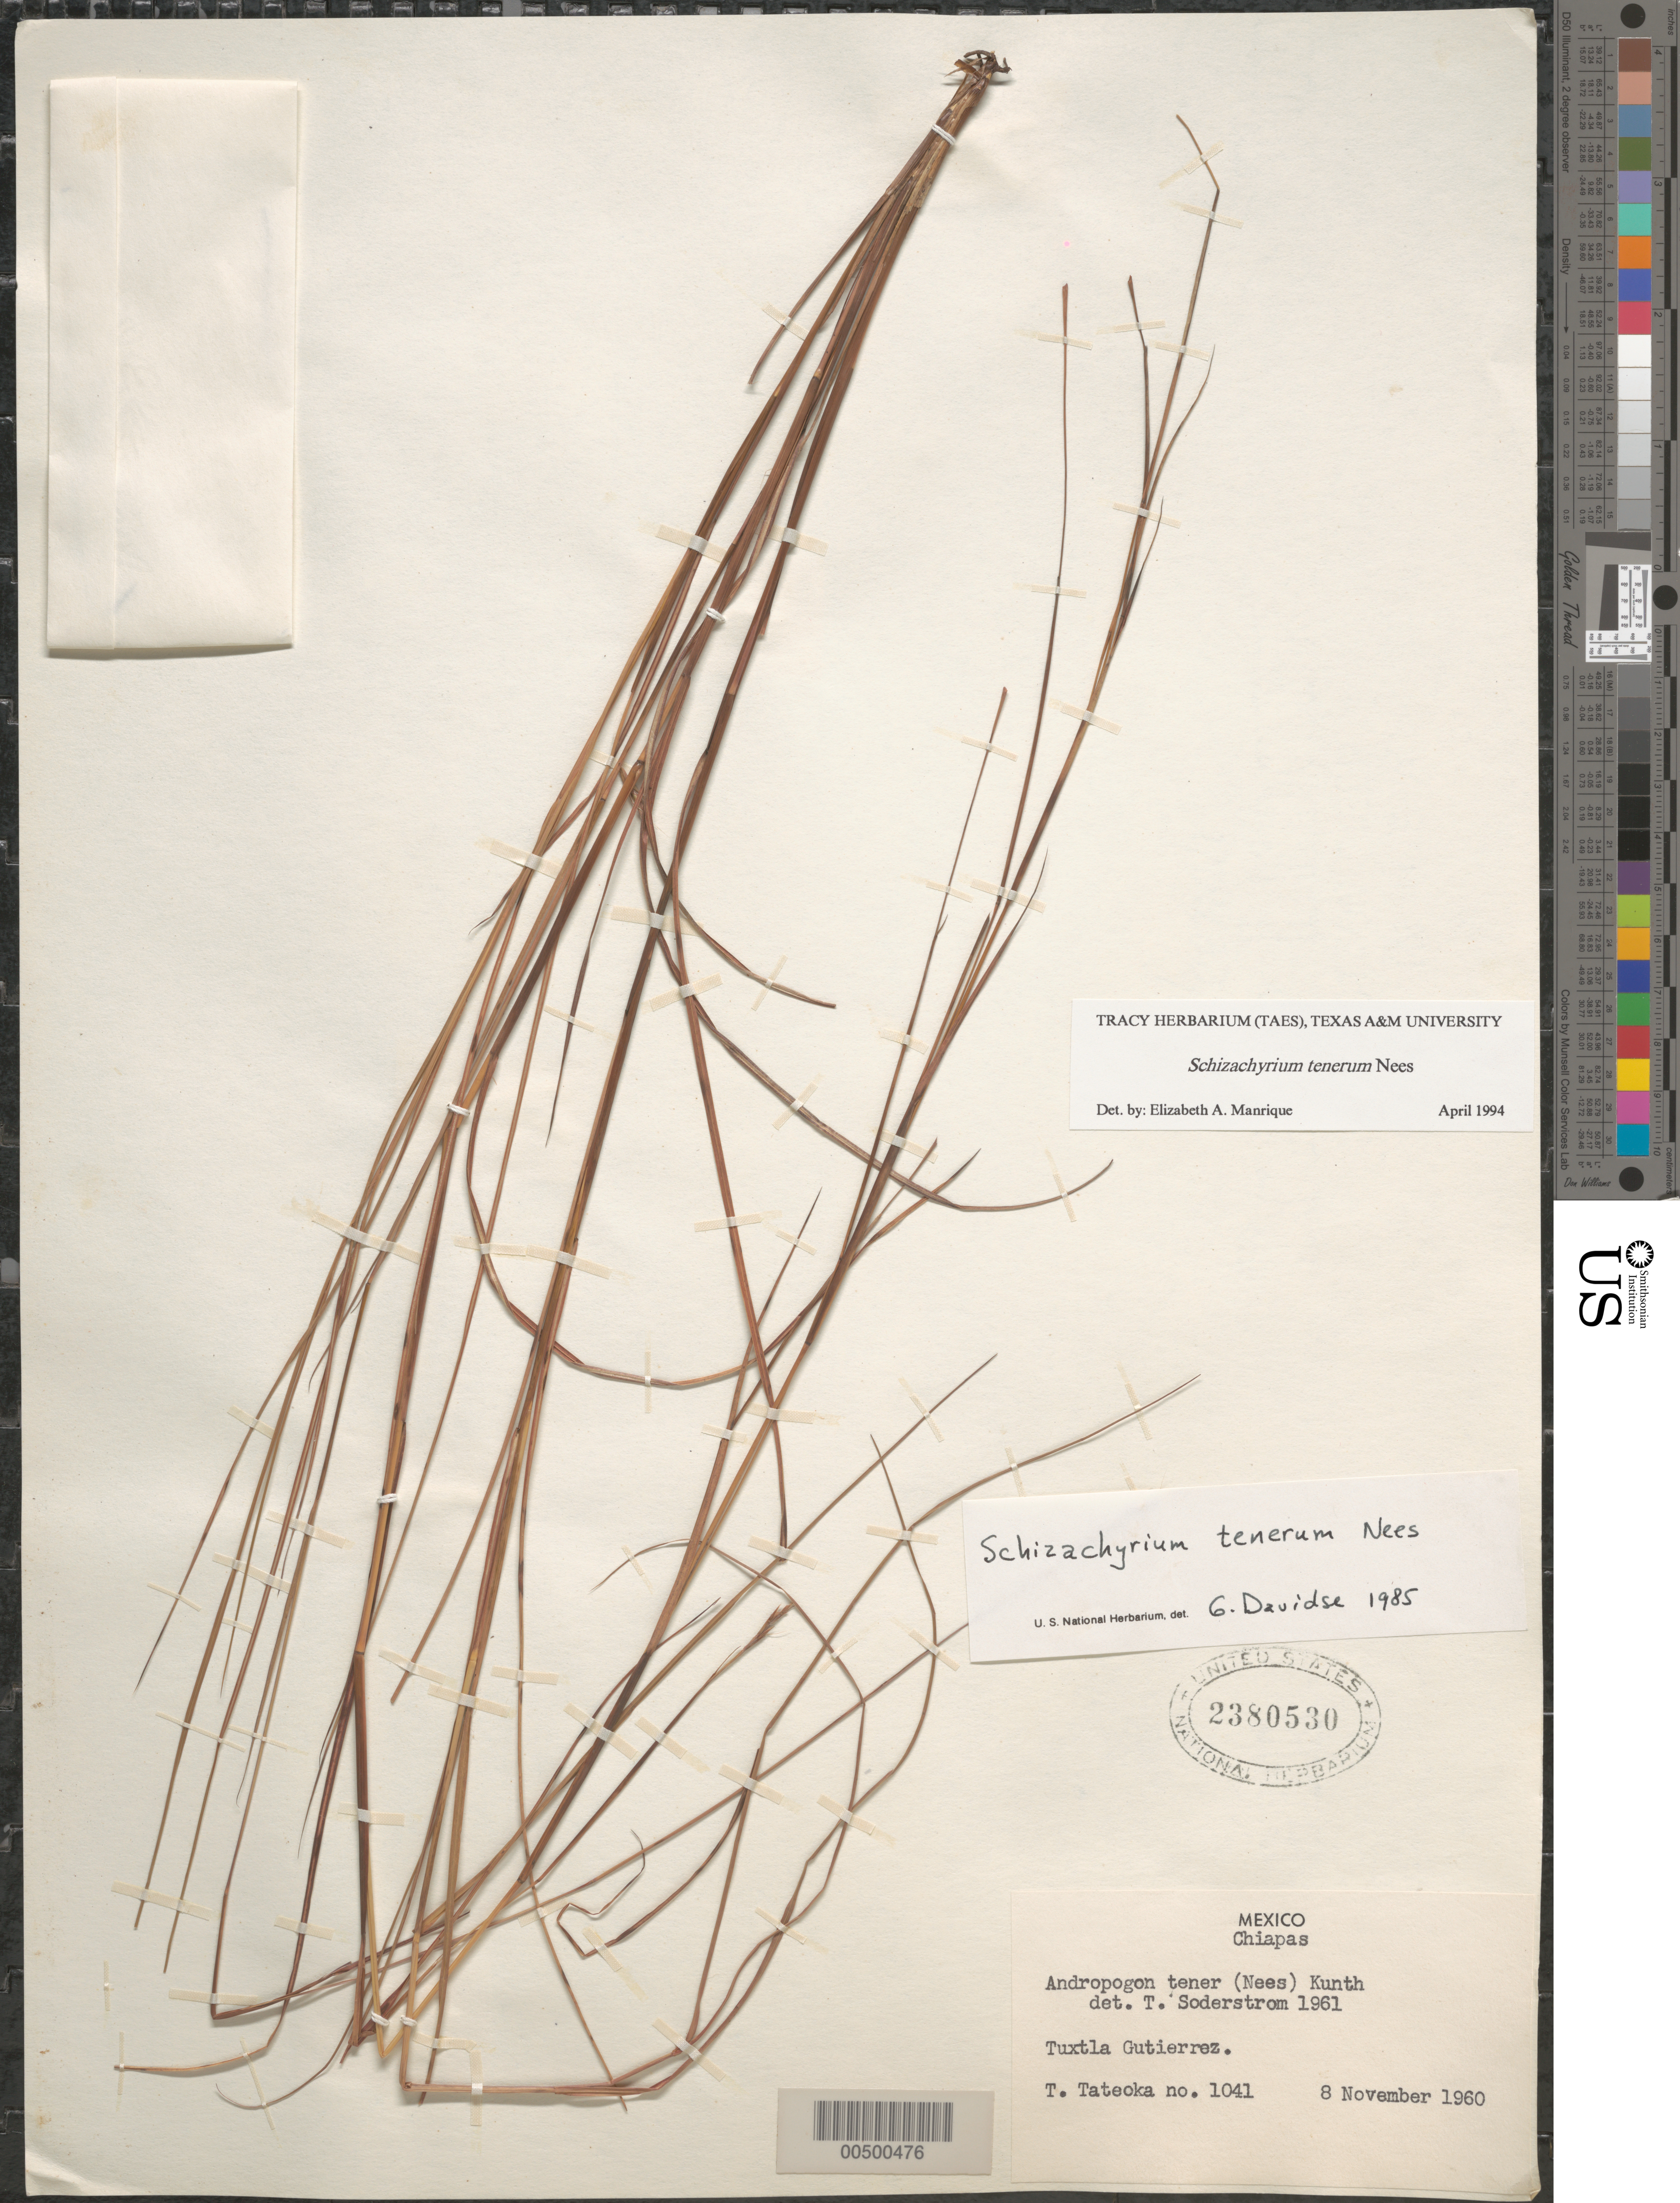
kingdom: Plantae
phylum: Tracheophyta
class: Liliopsida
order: Poales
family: Poaceae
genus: Schizachyrium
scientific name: Schizachyrium tenerum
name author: Nees in Mart.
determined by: Manrique, E. A.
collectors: T. Tateoka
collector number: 1041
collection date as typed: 8 Nov 1960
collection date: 1960-11-08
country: Mexico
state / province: Chiapas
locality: Tuxtla Gutierrez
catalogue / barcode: US 2380530